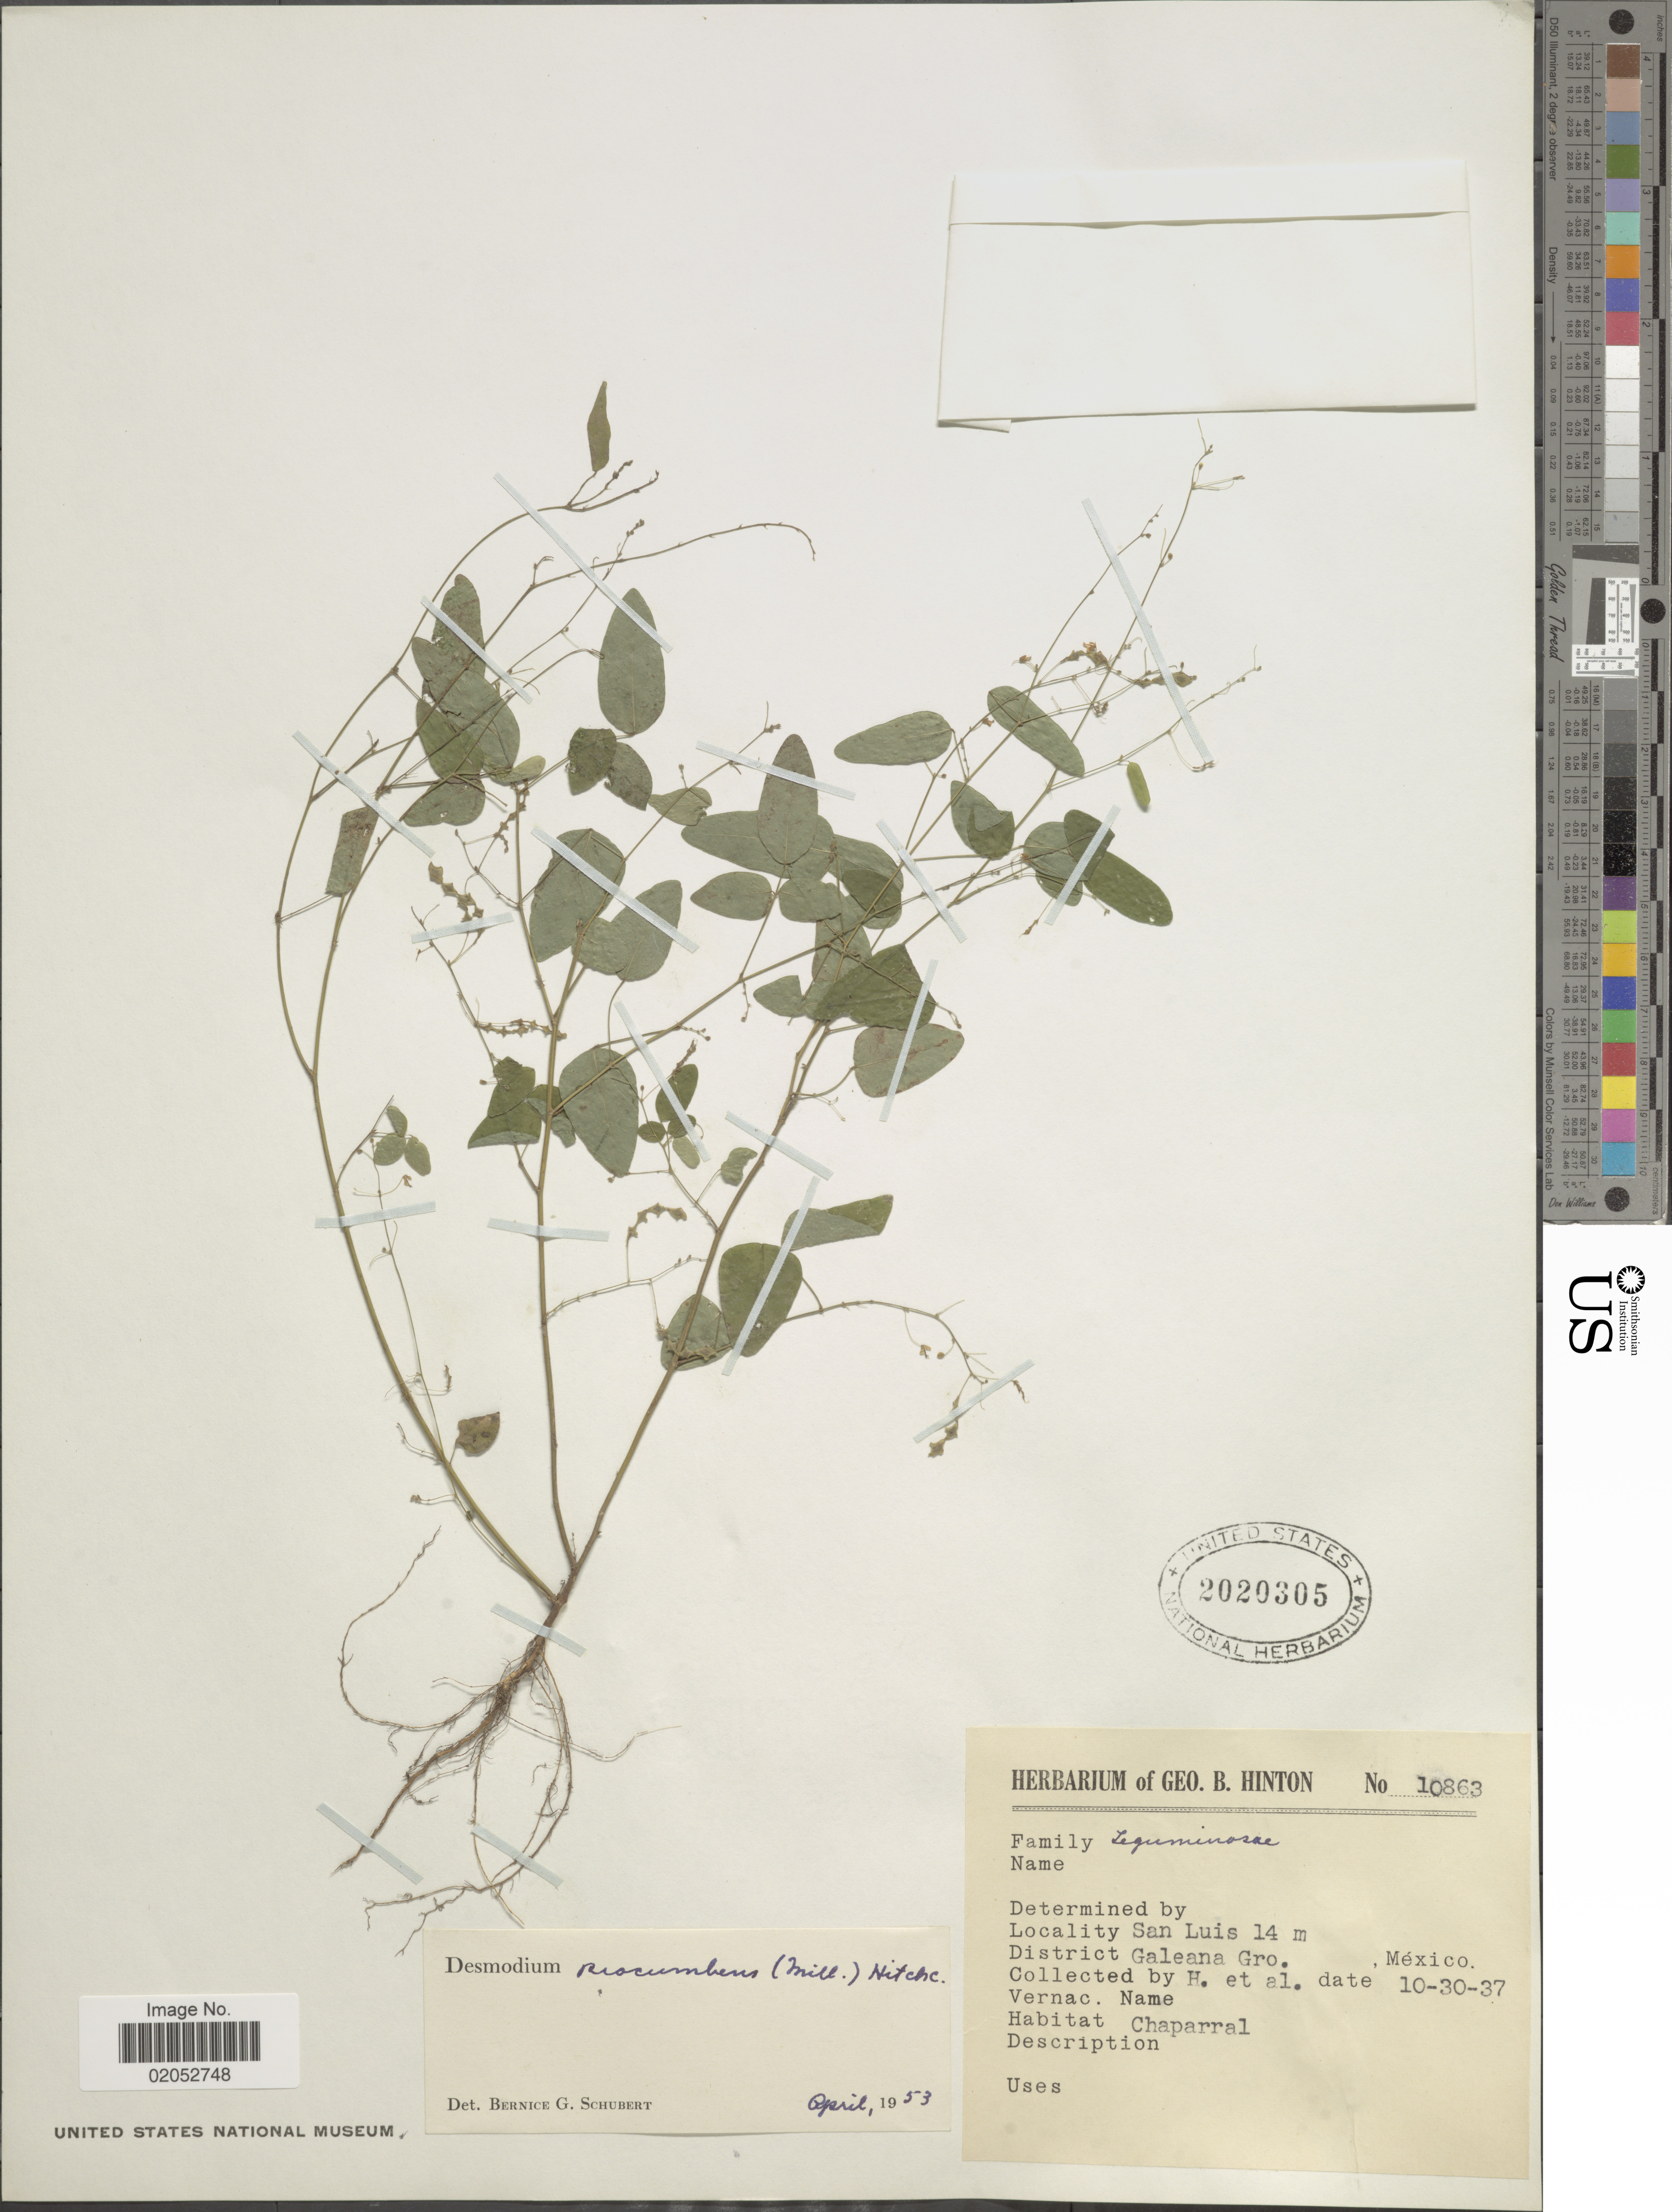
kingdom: Plantae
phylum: Tracheophyta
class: Magnoliopsida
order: Fabales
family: Fabaceae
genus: Desmodium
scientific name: Desmodium procumbens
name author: (Mill.) Hitchc.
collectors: G. B. Hinton & et al.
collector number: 10863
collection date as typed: Transcribed d/m/y: 30/10/37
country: Mexico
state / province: Guerrero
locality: San Luis, District Galeana Gro., Mexico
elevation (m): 14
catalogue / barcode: US 2020305